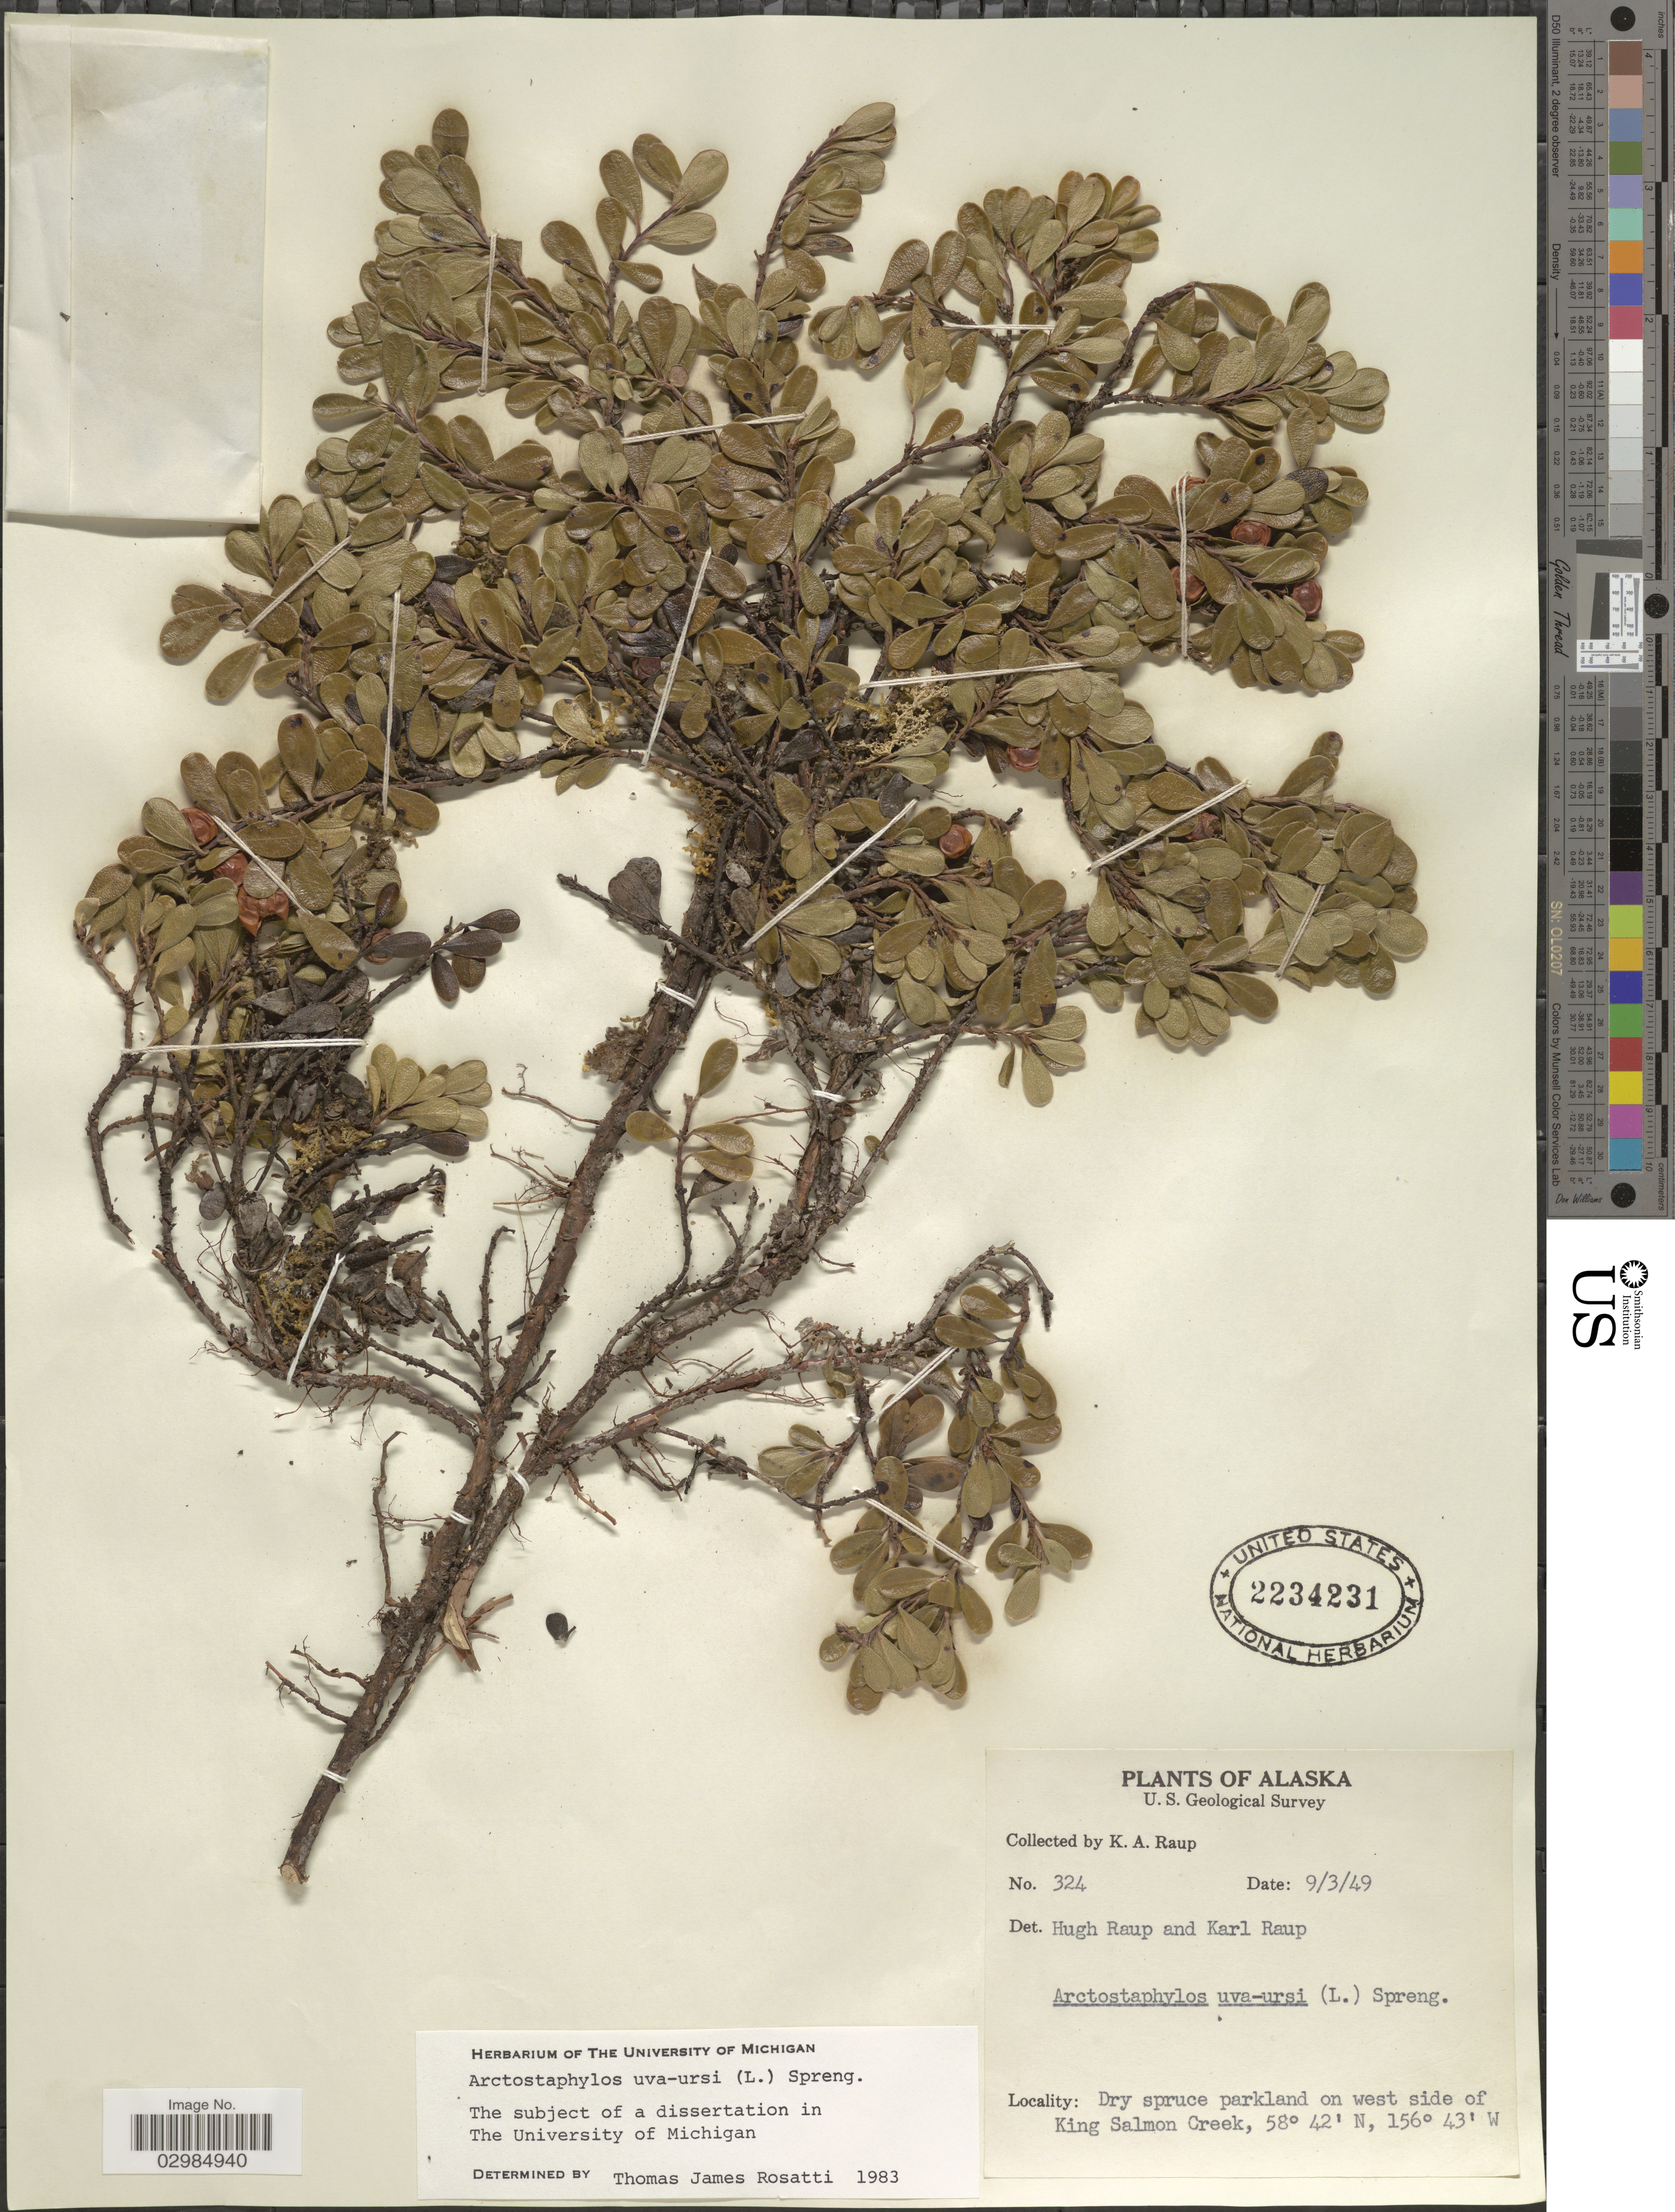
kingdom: Plantae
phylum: Tracheophyta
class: Magnoliopsida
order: Ericales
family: Ericaceae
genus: Arctostaphylos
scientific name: Arctostaphylos uva-ursi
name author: (L.) Spreng.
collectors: K. Raup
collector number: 324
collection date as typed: Transcribed d/m/y: 3/9/49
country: United States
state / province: Alaska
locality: Dry spruce parkland on west side of King Salmon Creek.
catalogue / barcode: US 2234231